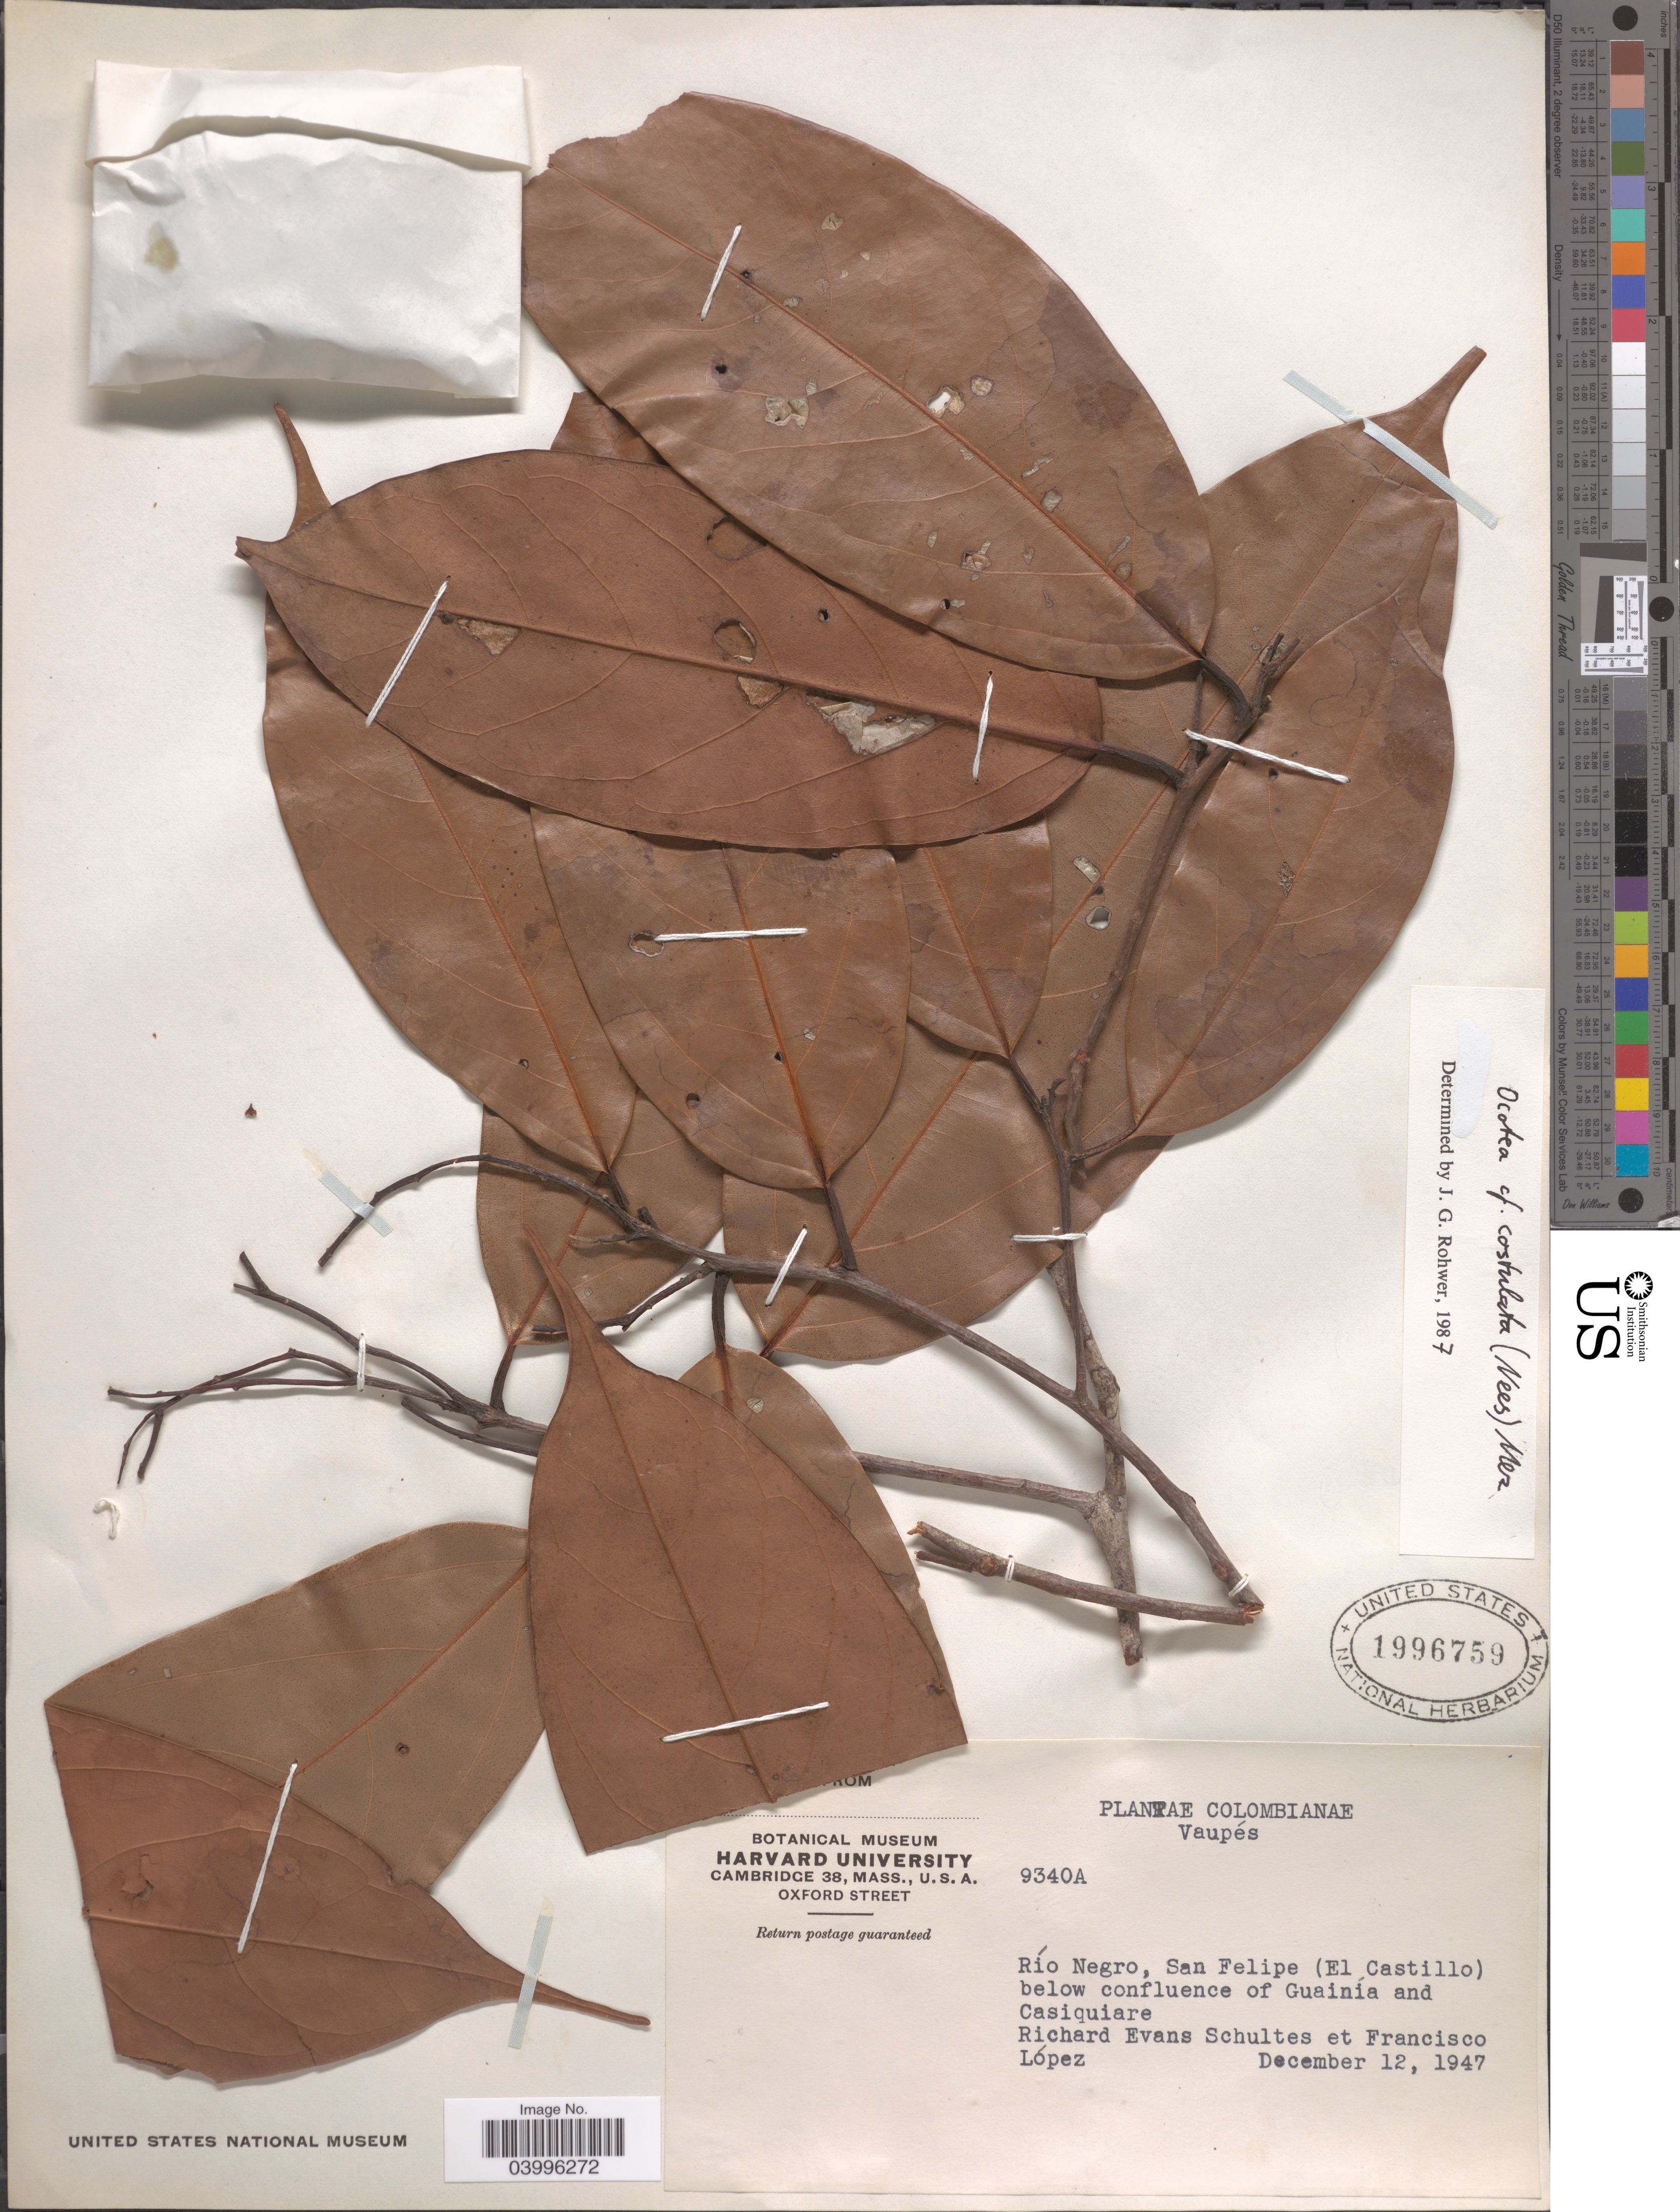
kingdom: Plantae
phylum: Tracheophyta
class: Magnoliopsida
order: Laurales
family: Lauraceae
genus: Ocotea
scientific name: Ocotea costulata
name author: (Nees) Mez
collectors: R. E. Schultes & F. Lopéz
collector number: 9340A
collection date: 1947-12-12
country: Colombia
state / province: Vaupés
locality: Río Negro, San Felipe (El Castillo) below confluence of Guainía and Casiquiare.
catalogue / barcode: US 1996759